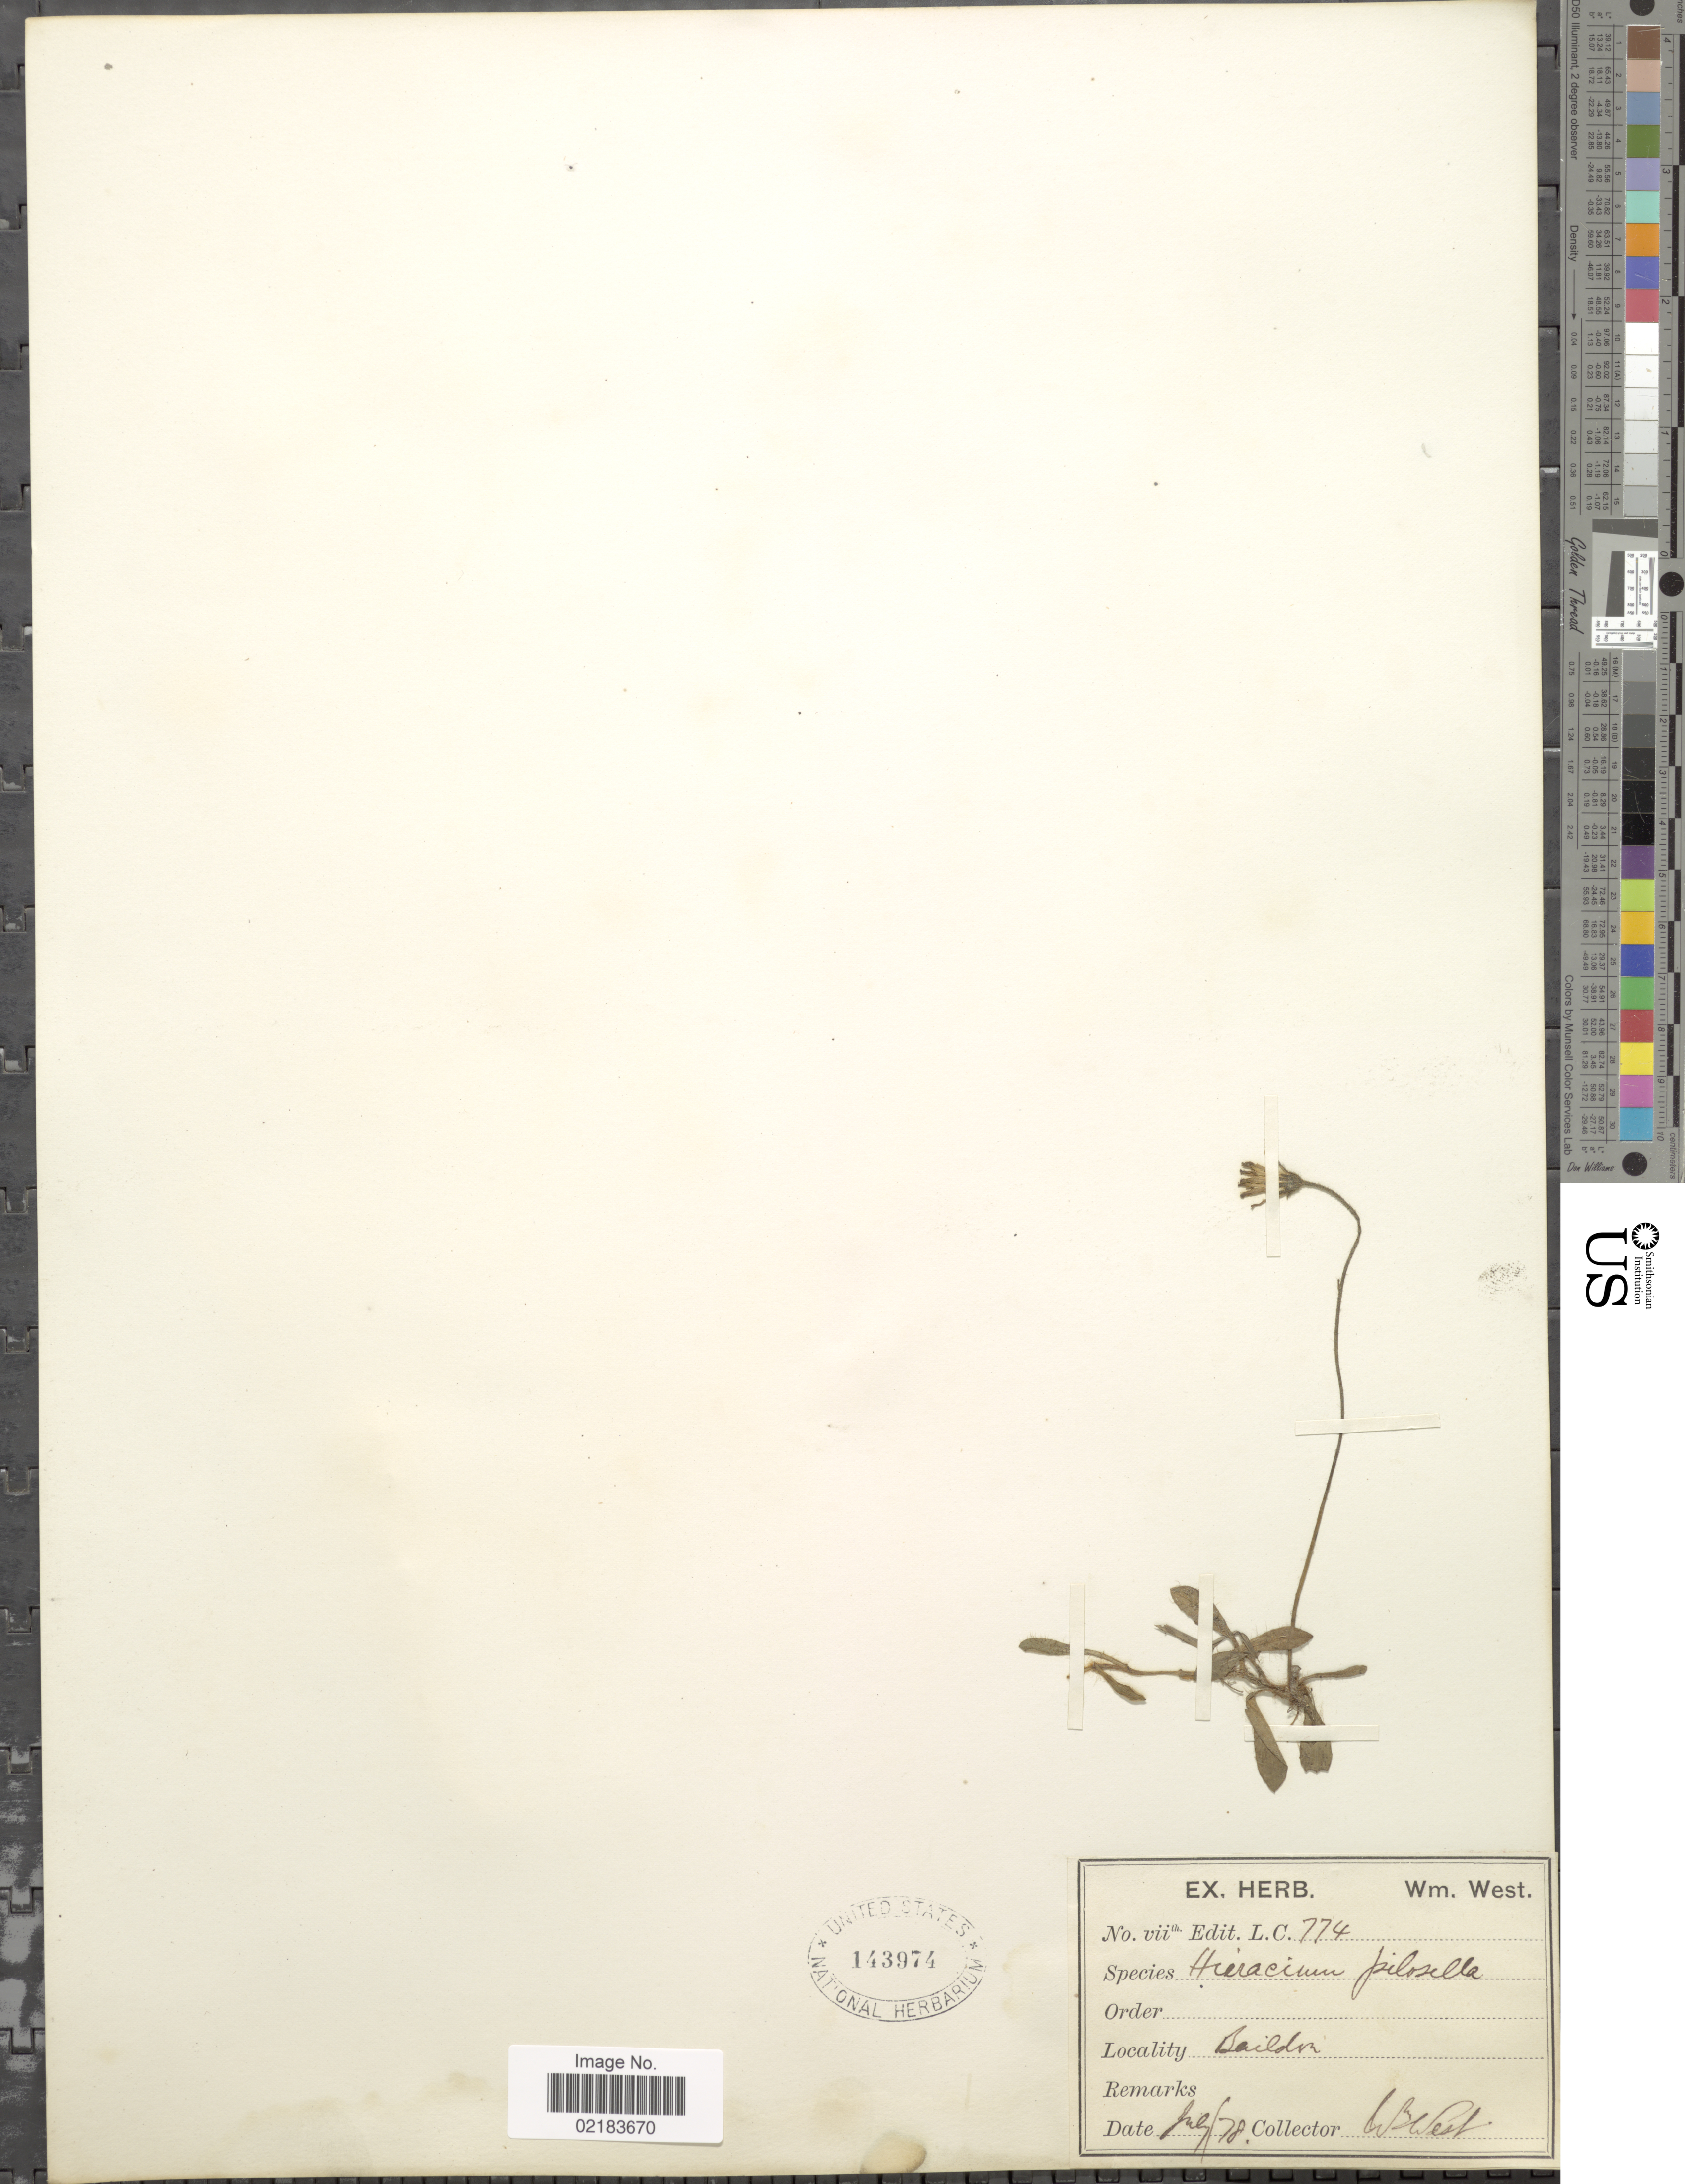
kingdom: Plantae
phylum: Tracheophyta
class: Magnoliopsida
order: Asterales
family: Asteraceae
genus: Pilosella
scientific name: Pilosella officinarum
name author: Vaill.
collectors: W. West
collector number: L.C. 774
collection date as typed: Transcribed d/m/y: /7/78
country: United Kingdom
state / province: England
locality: Baildon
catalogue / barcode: US 143974